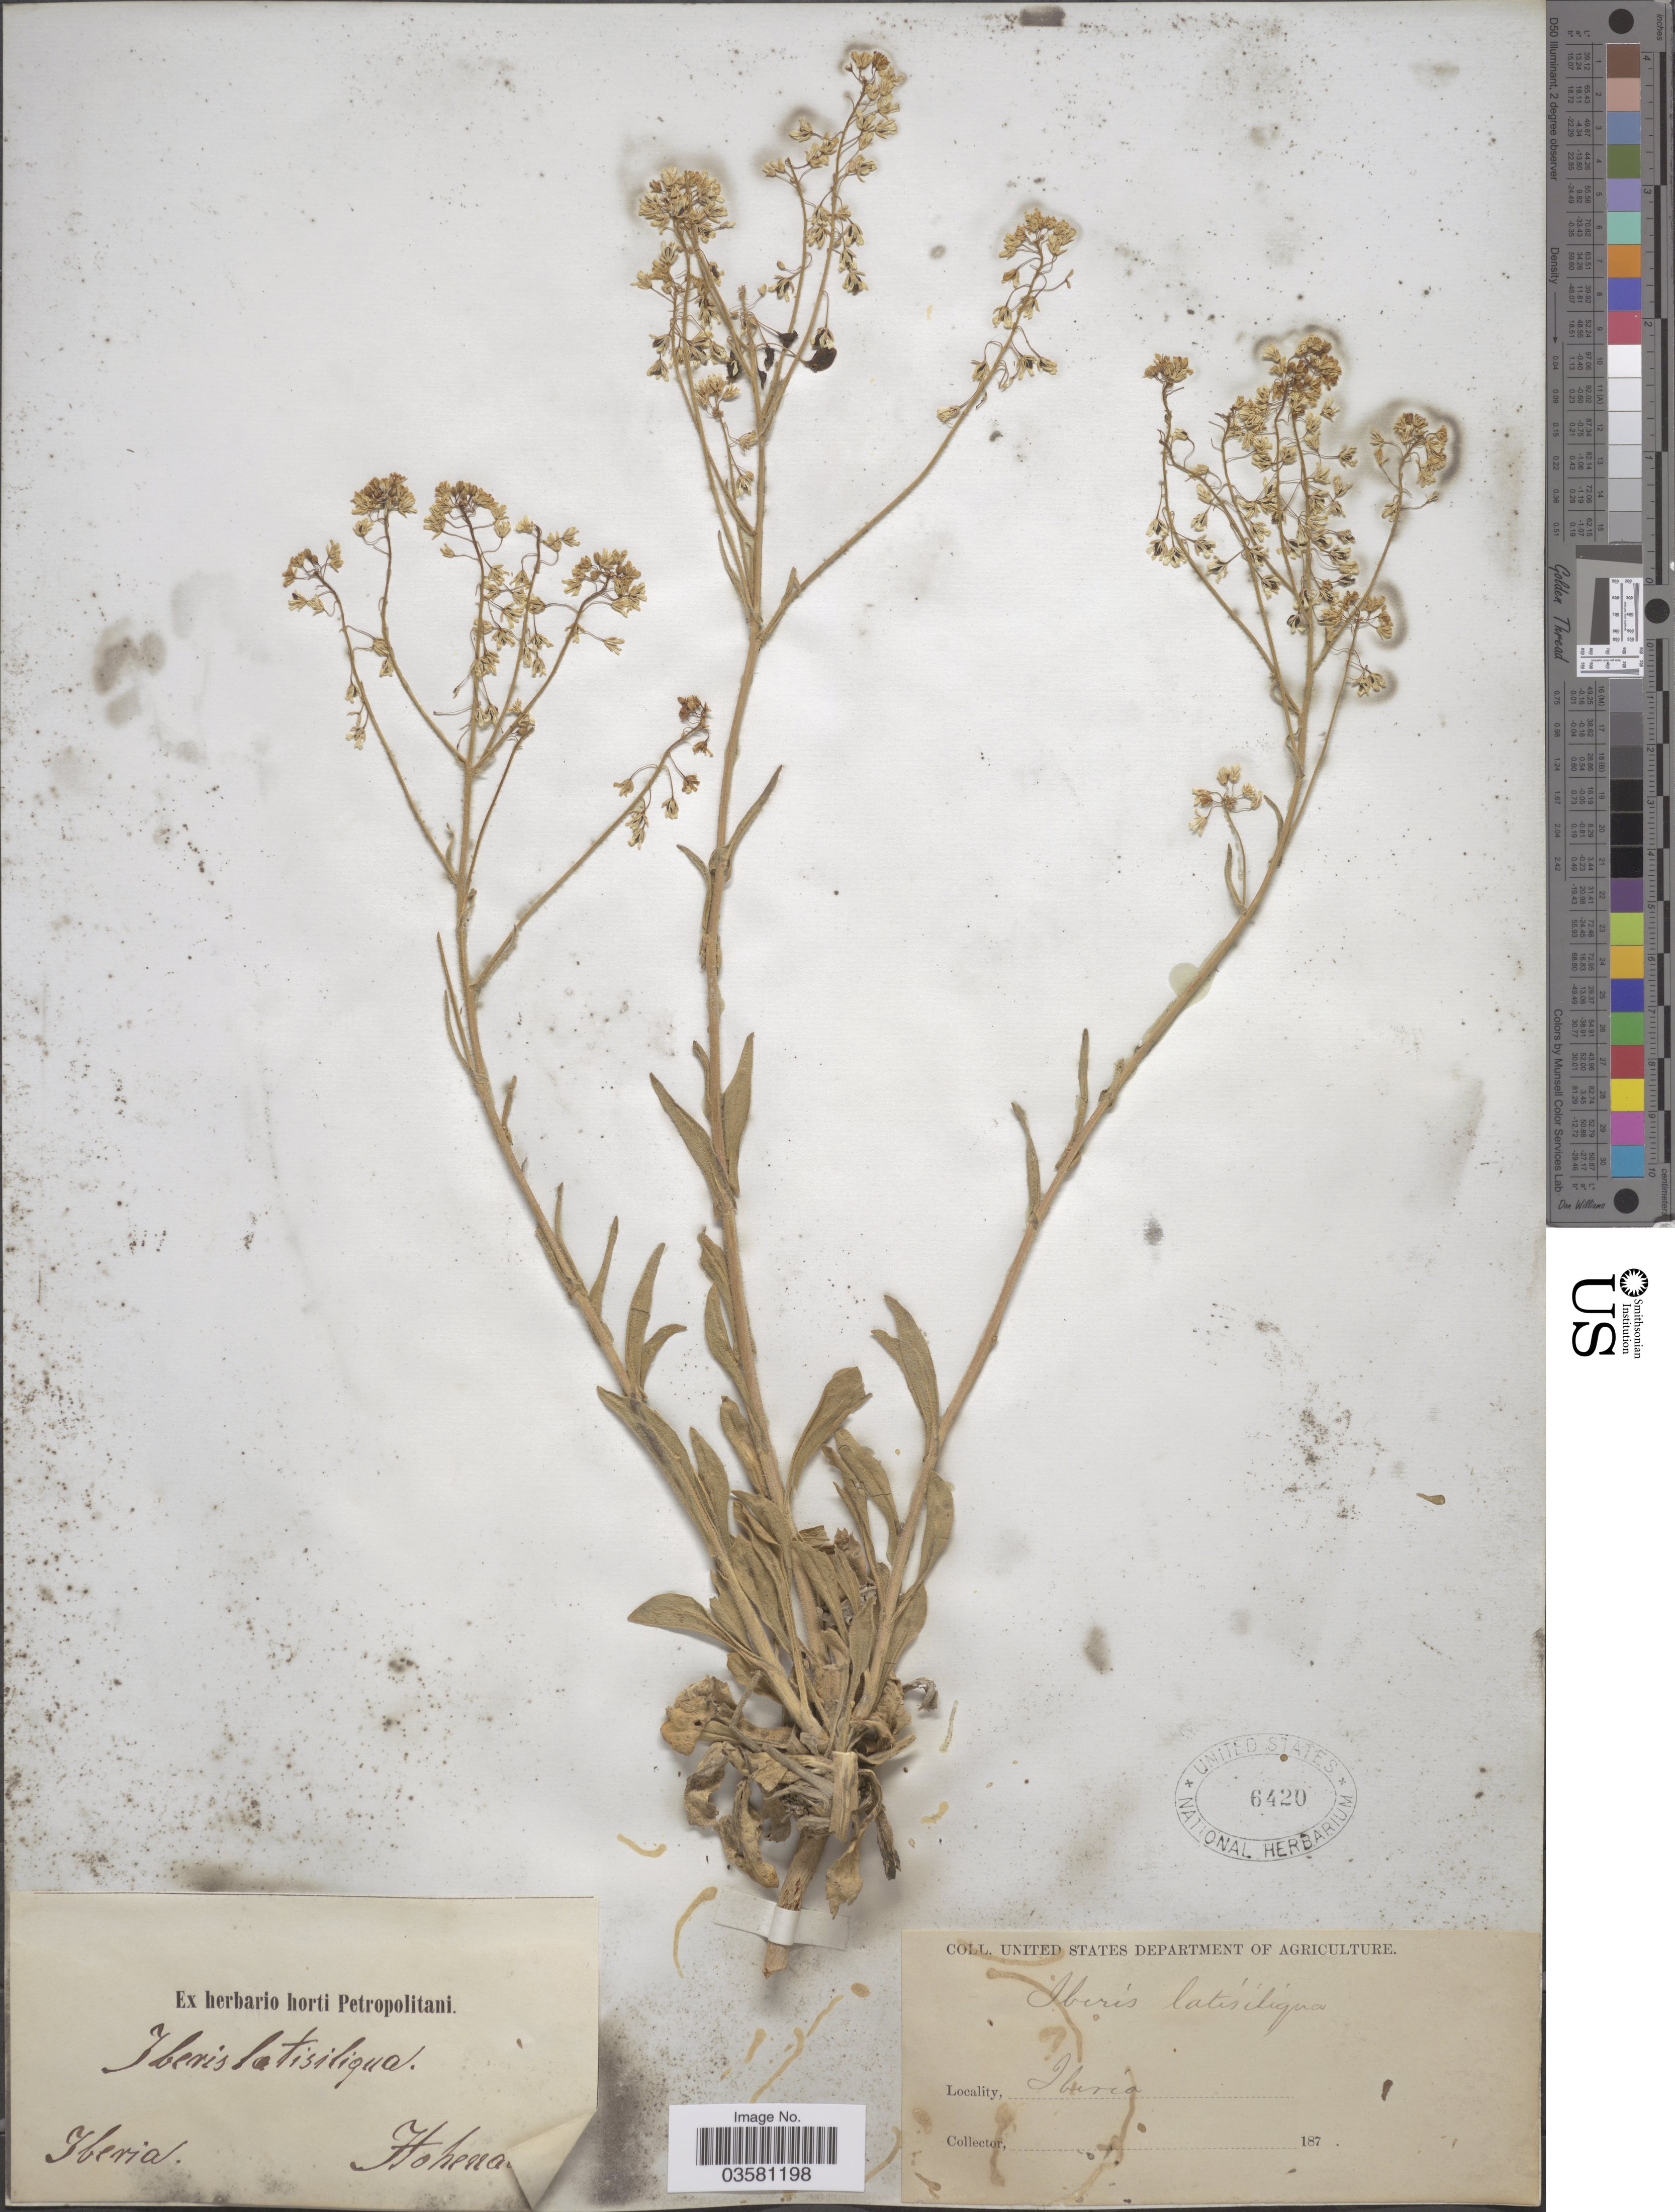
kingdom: Plantae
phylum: Tracheophyta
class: Magnoliopsida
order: Brassicales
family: Brassicaceae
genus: Isatis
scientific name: Isatis latisiliqua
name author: Steven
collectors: Hohenacker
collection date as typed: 187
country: Georgia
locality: Iberia.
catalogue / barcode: US 6420